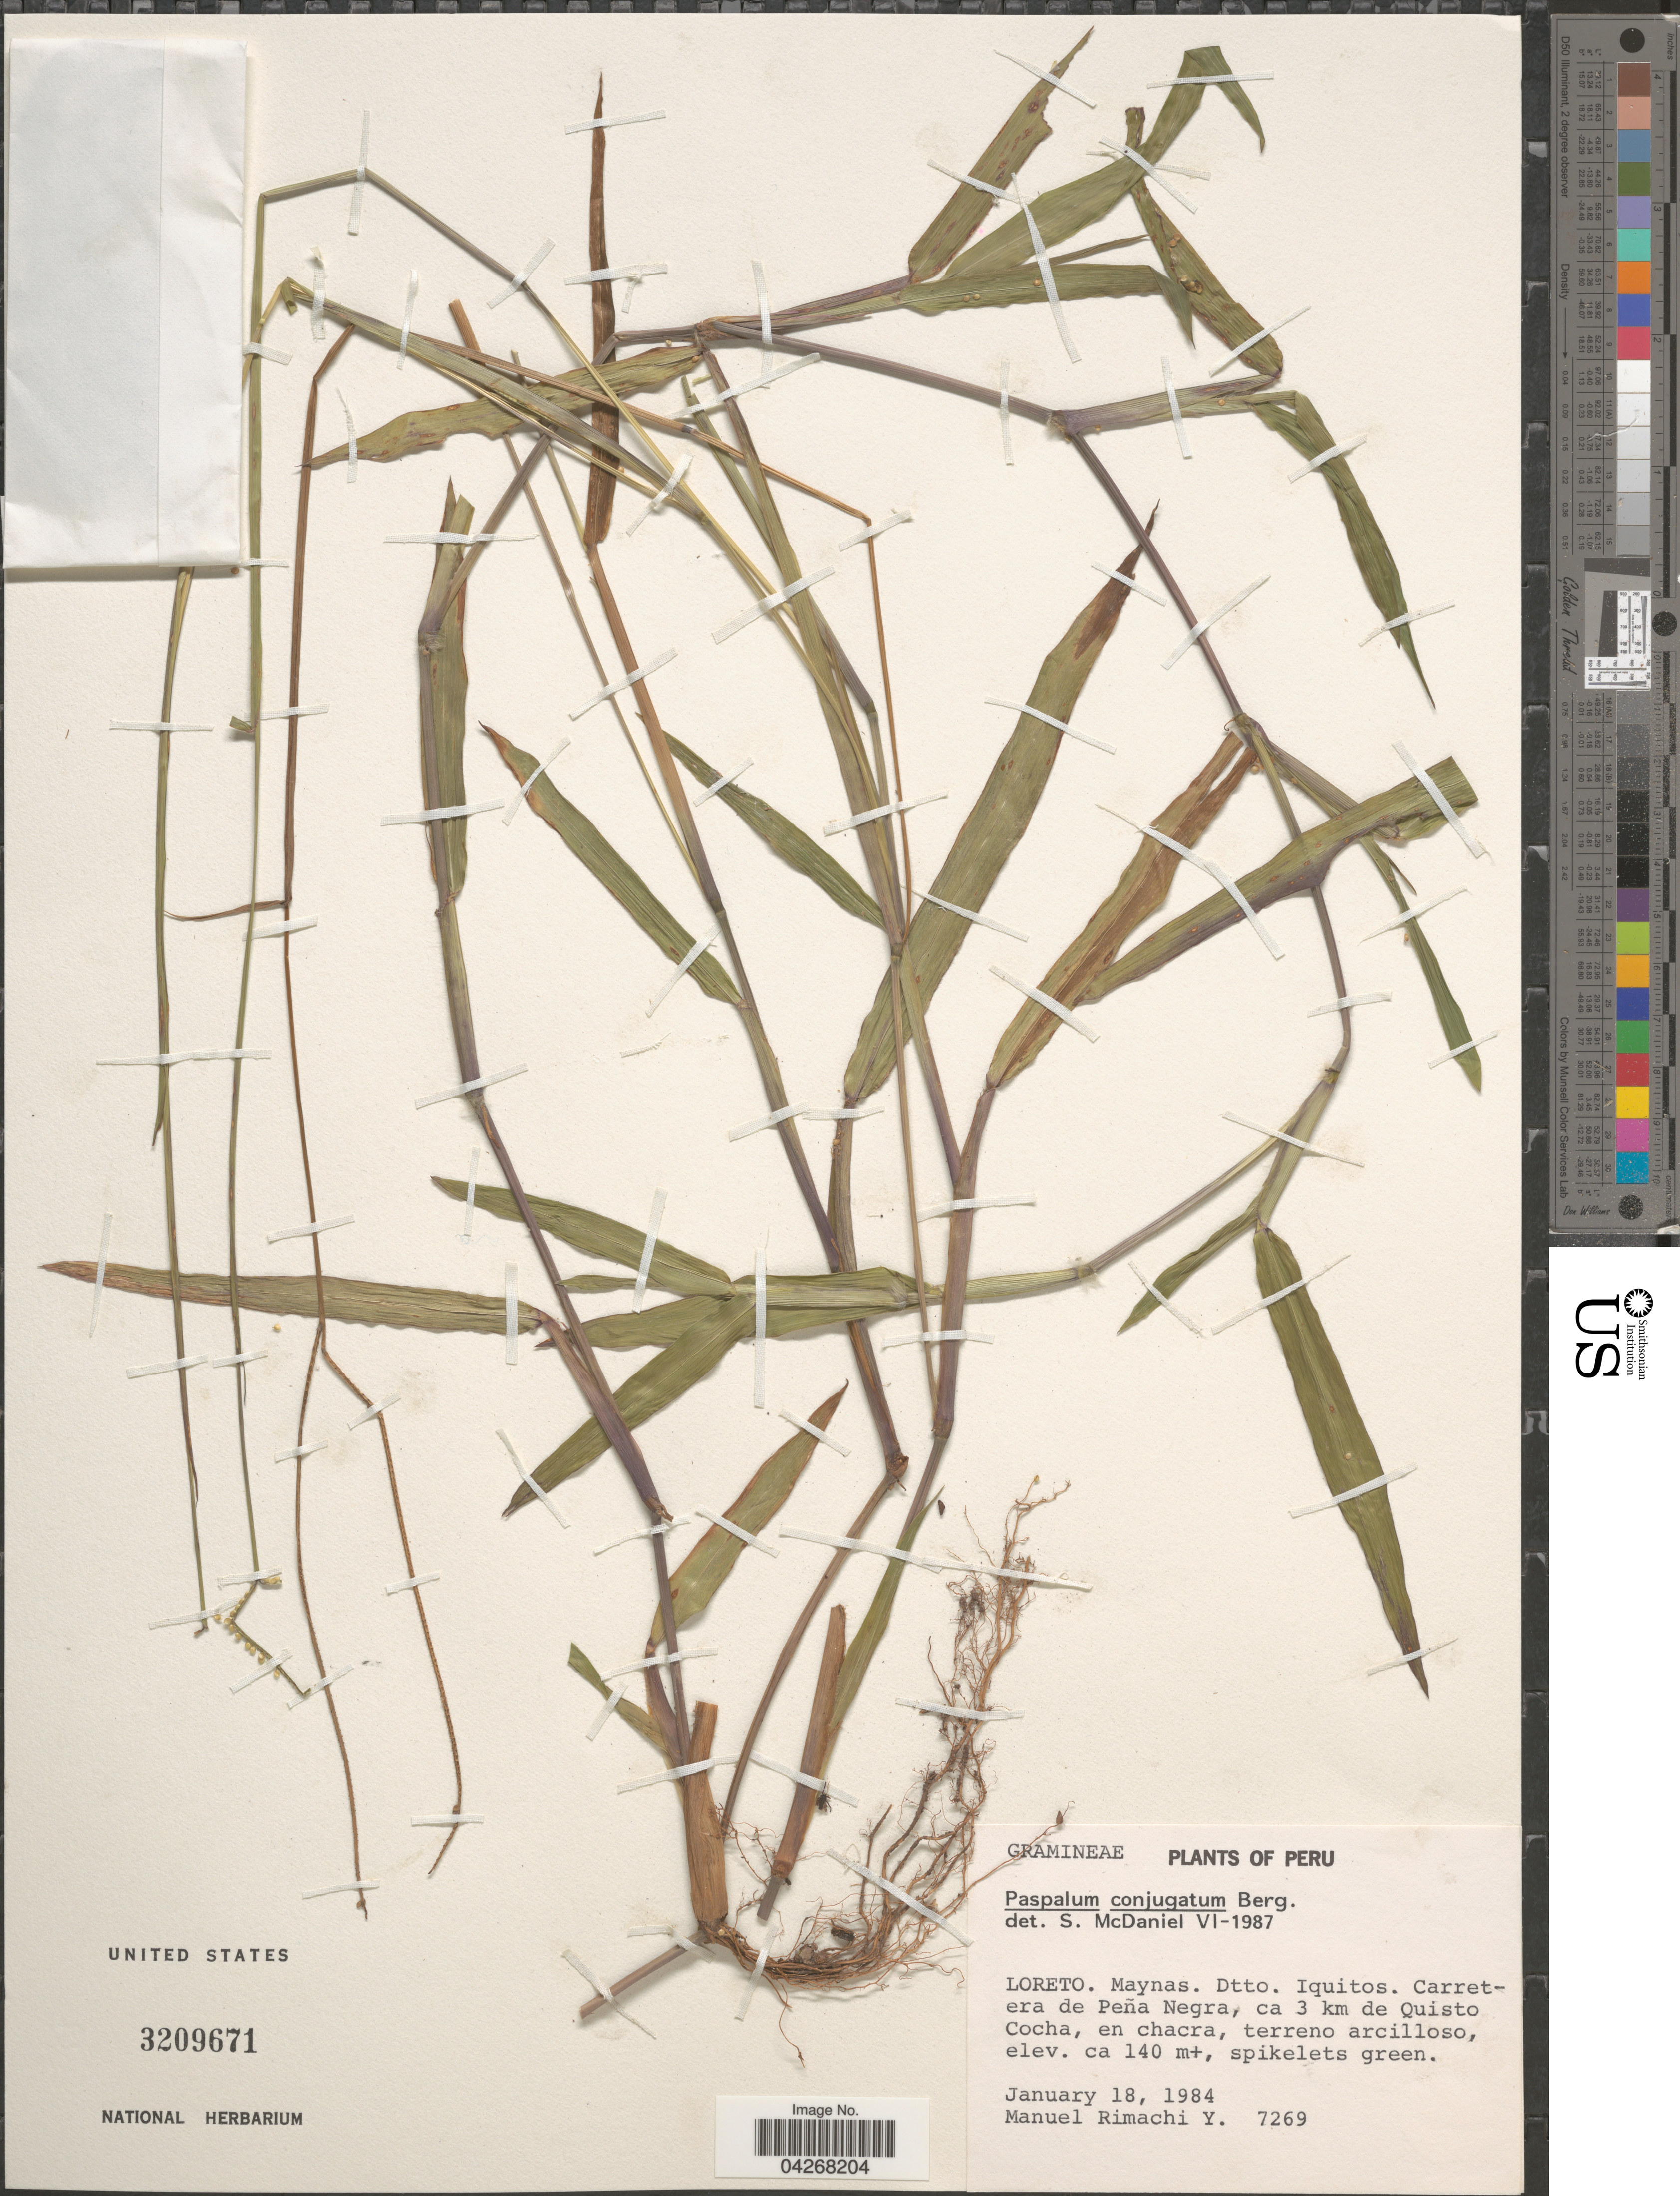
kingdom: Plantae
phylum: Tracheophyta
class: Liliopsida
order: Poales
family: Poaceae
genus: Paspalum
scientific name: Paspalum conjugatum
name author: P.J. Bergius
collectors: M. Rimachi Y.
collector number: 7269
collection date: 1984-01-18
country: Peru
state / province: Loreto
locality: Maynas. Dtto. Iquitos. Carretera de Peña Negra, ca 3 km de Quisto Cocha.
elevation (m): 140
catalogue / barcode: US 3209671